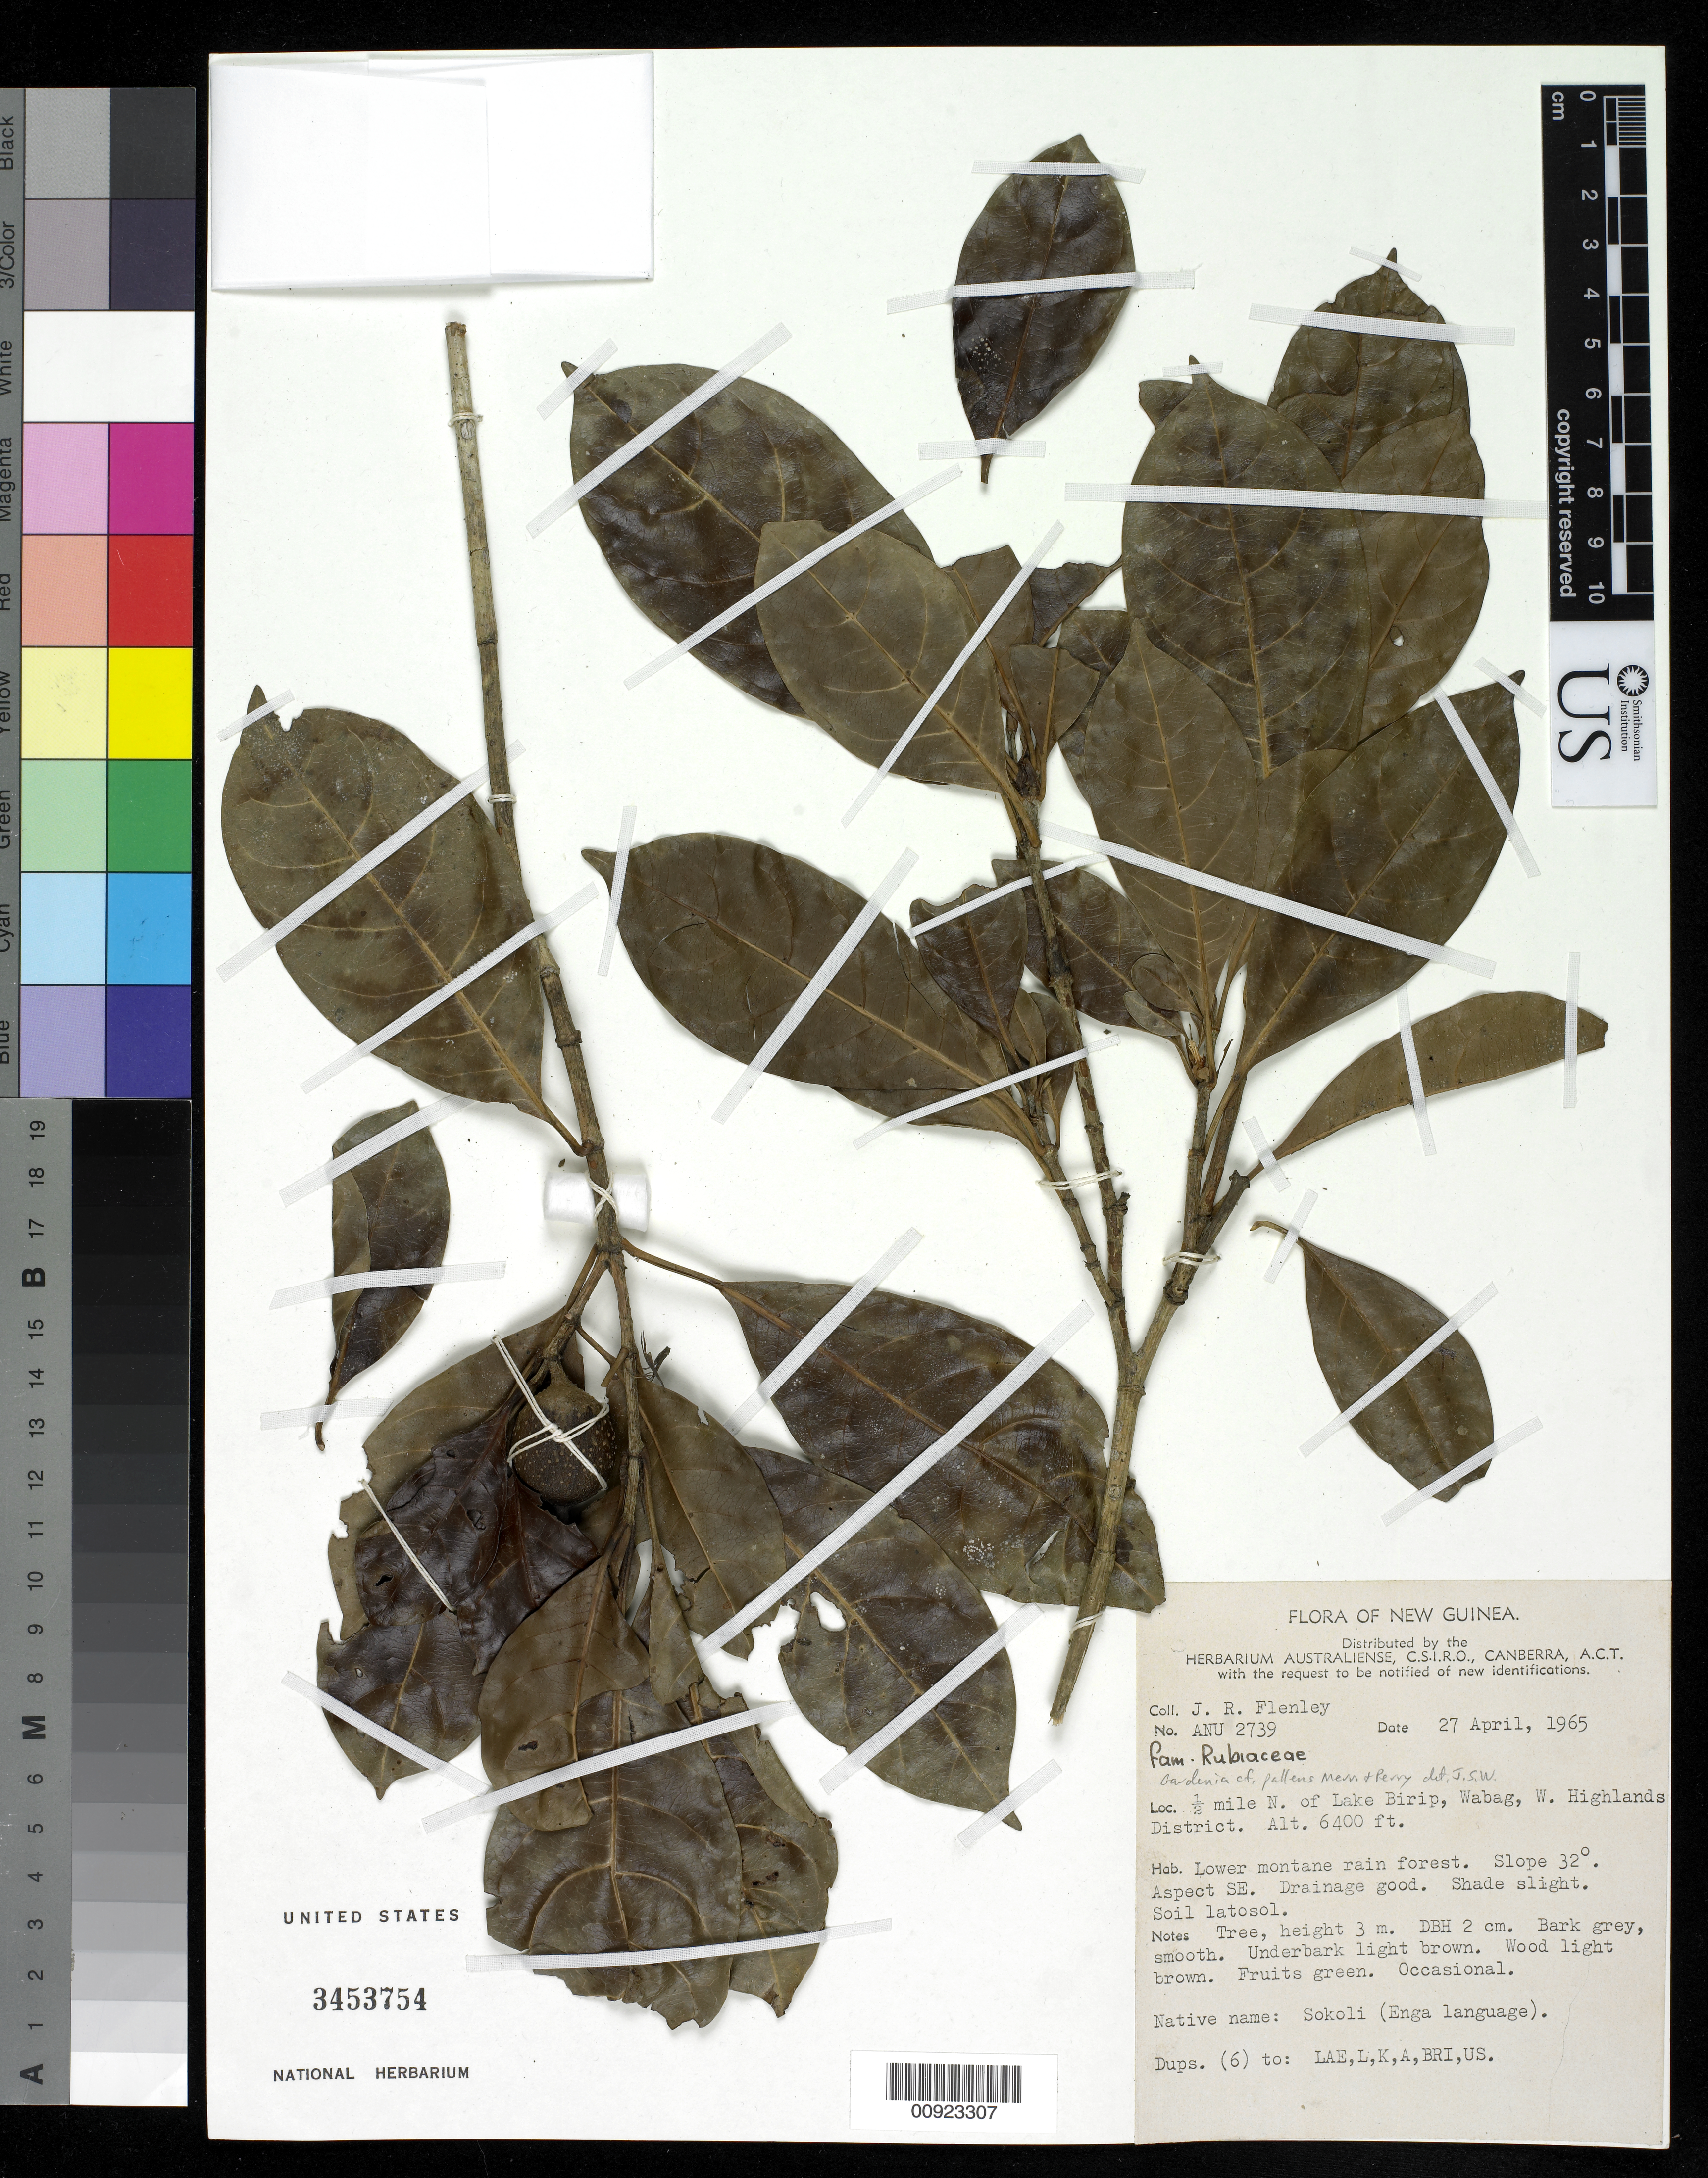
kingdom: Plantae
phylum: Tracheophyta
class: Magnoliopsida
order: Gentianales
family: Rubiaceae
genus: Gardenia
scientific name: Gardenia pallens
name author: Merr. & L.M. Perry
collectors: J. Flenley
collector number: ANU 2739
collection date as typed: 27 Apr 1965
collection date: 1965-04-27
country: Papua New Guinea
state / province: Enga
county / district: Wabag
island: New Guinea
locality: One-half mile N. of Lake Birip, Wabag, W. Highlands District.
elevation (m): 1951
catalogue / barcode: US 3453754